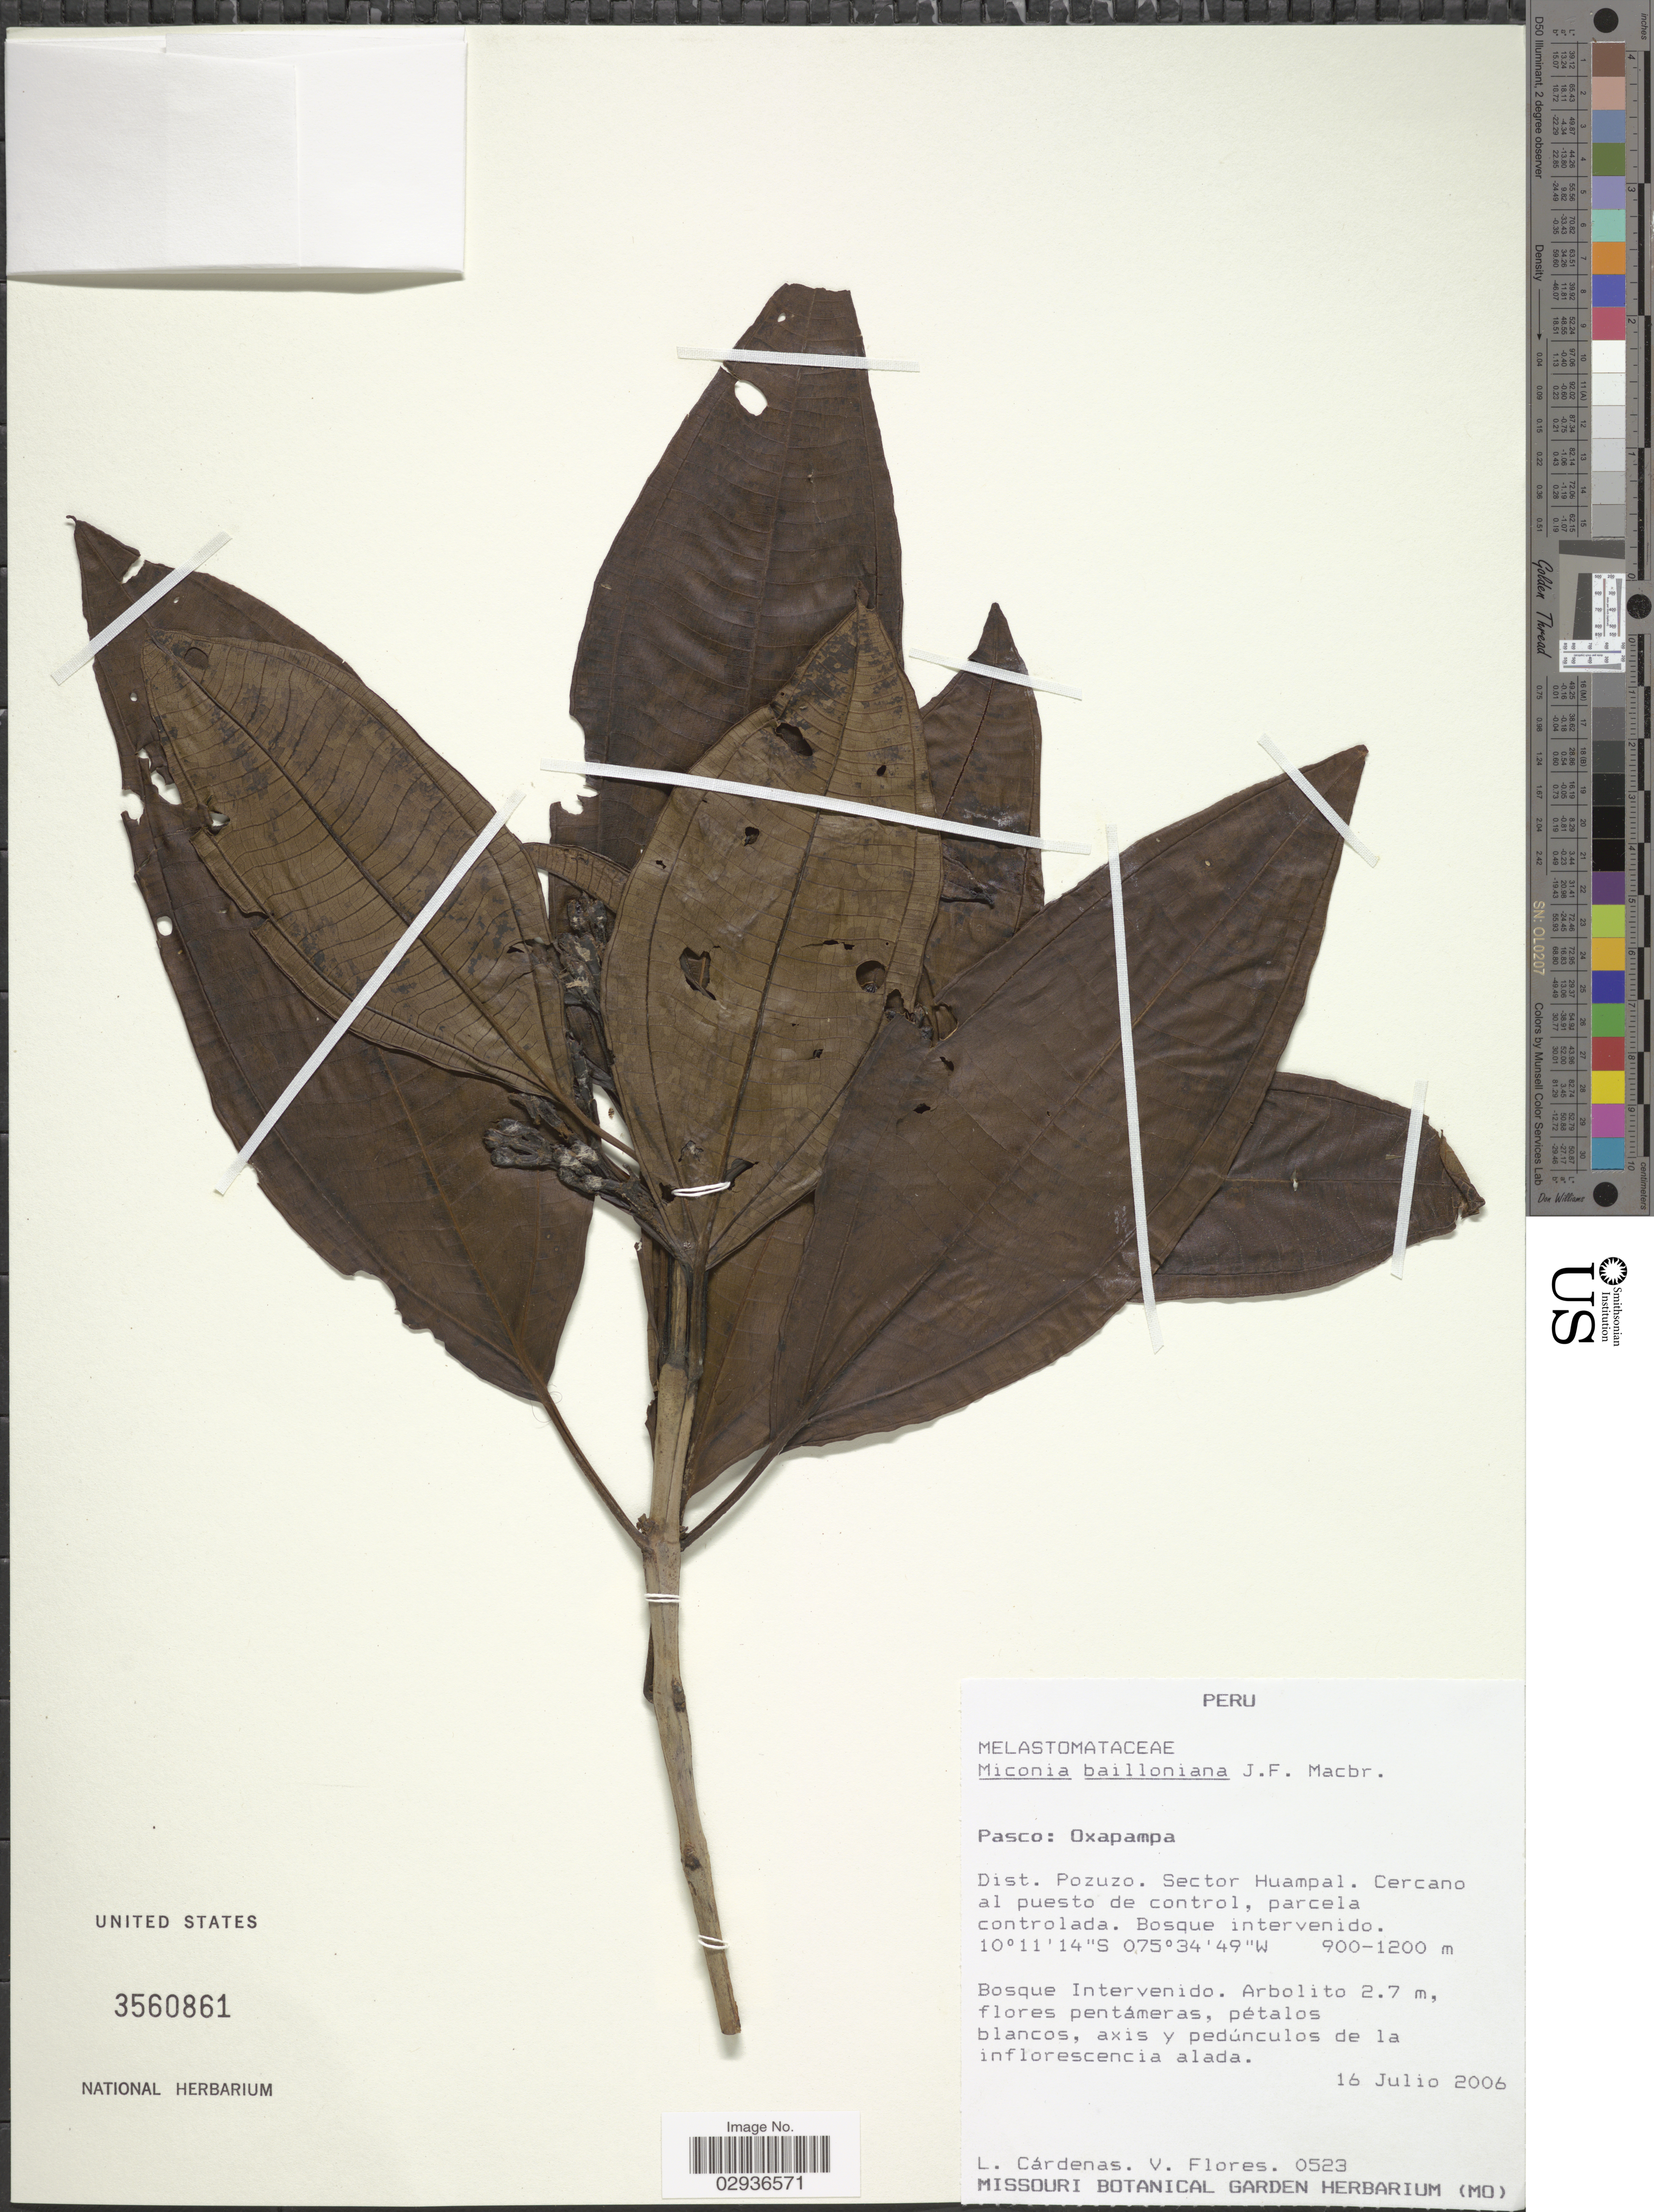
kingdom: Plantae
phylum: Tracheophyta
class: Magnoliopsida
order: Myrtales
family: Melastomataceae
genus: Miconia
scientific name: Miconia bailloniana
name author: J.F. Macbr.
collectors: L. Cárdenas & V. Flores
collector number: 0523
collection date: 2006-07-16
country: Peru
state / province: Pasco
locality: Oxapampa, Dist. Pozuzo. Sector Huampal. Cercano al puesto de control, parcela controlada.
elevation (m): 900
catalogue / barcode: US 3560861